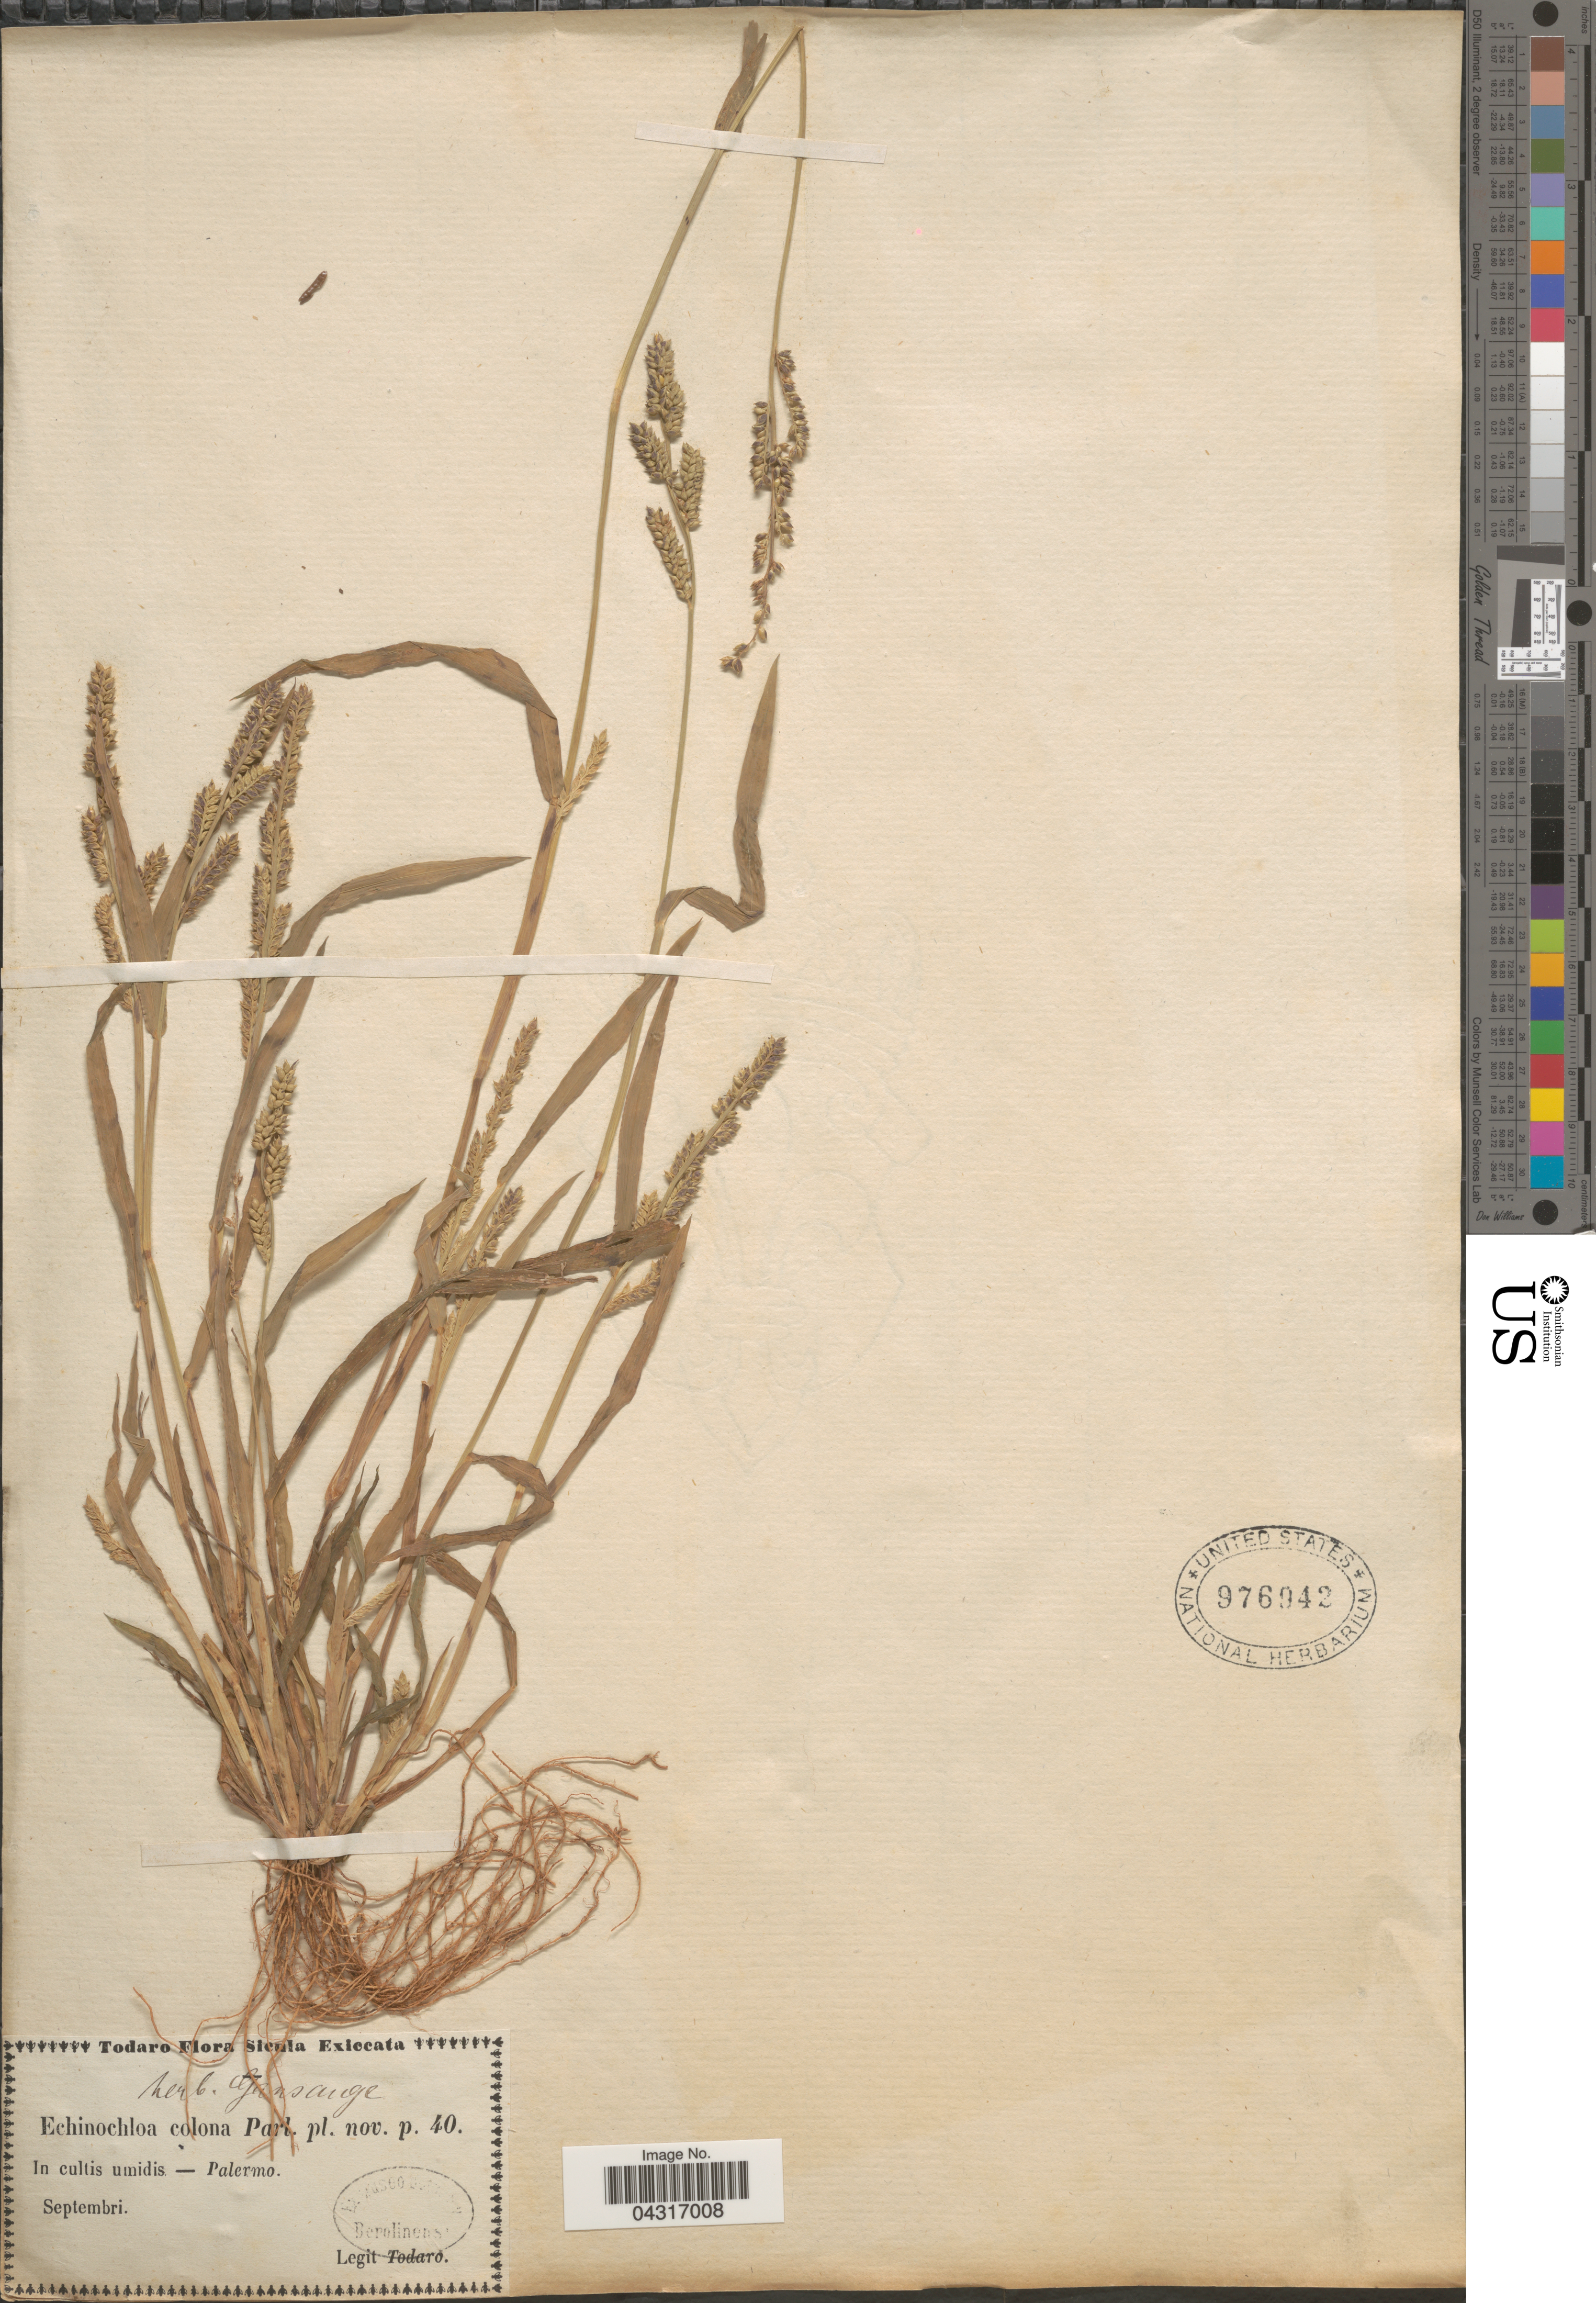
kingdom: Plantae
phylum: Tracheophyta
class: Liliopsida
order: Poales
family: Poaceae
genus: Echinochloa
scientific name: Echinochloa colona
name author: (L.) Link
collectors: Todaro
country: Italy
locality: In cultis umidis - Palermo.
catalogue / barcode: US 976942